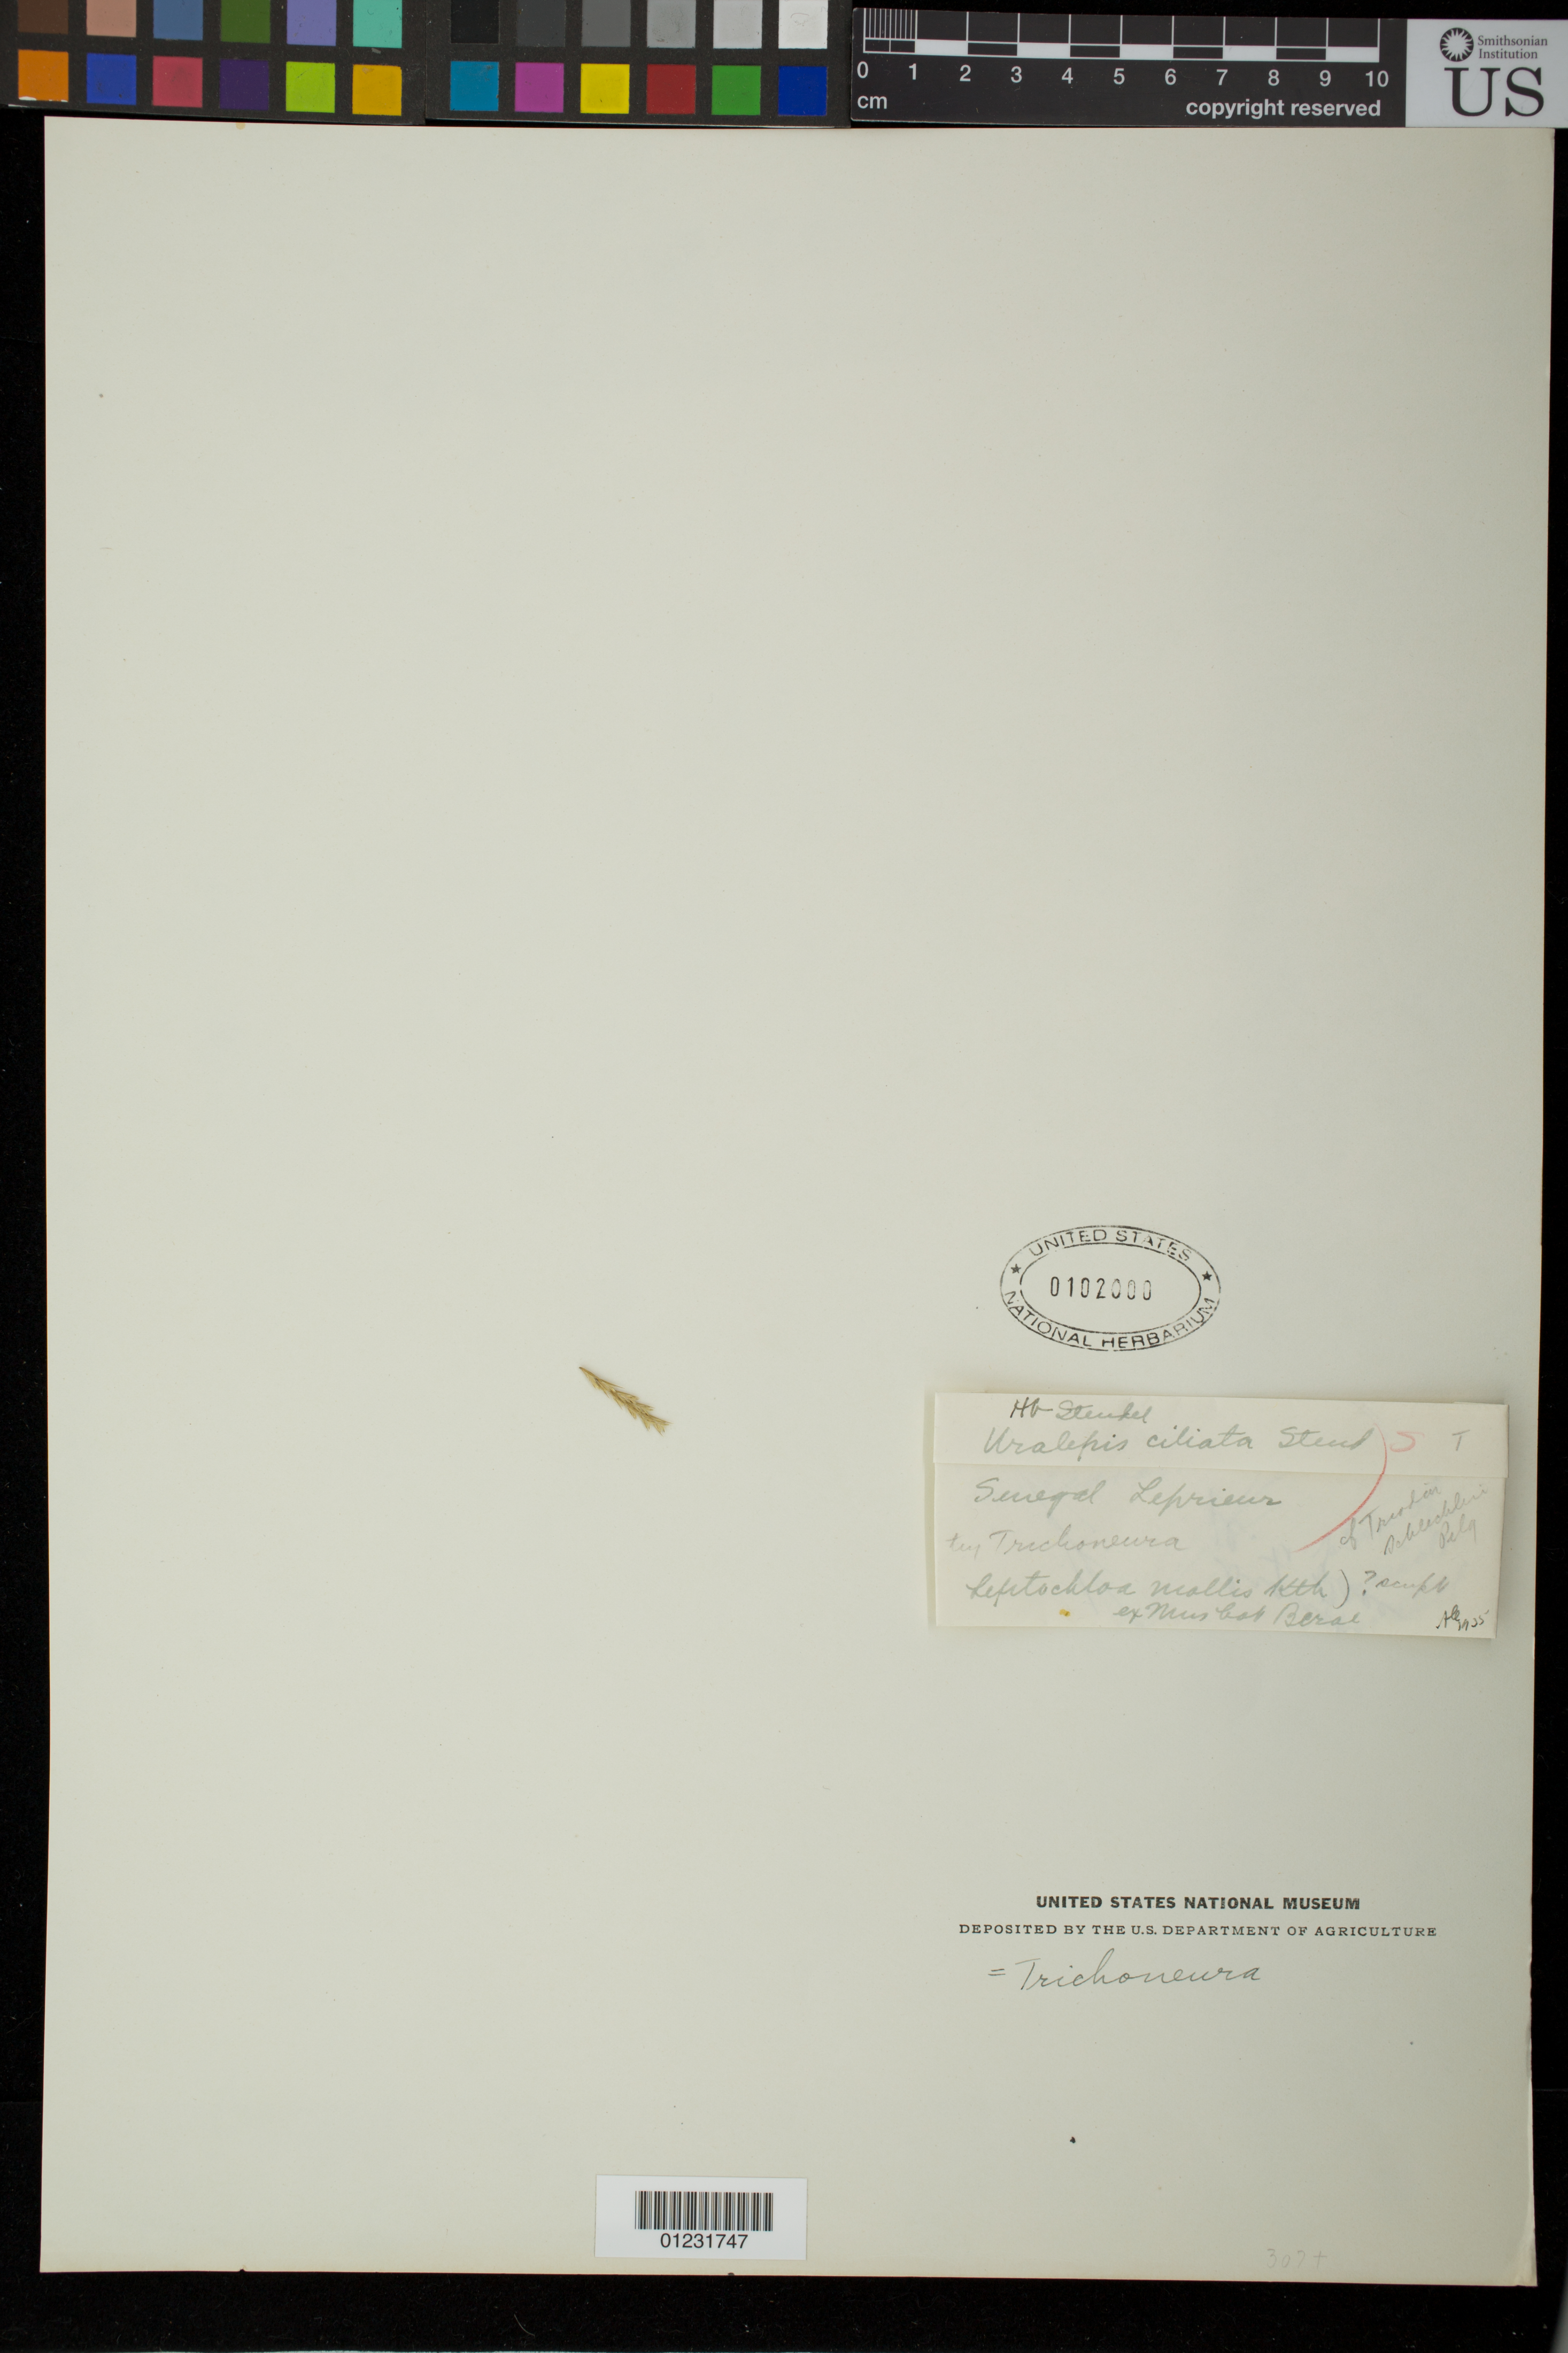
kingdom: Plantae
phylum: Tracheophyta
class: Liliopsida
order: Poales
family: Poaceae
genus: Uralepis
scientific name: Uralepis ciliata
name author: Steud.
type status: Type Collection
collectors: F. M. R. Leprieur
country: Senegal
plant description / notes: Fragmentary material of type specimen ex herb. Berlin.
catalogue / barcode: US 102000